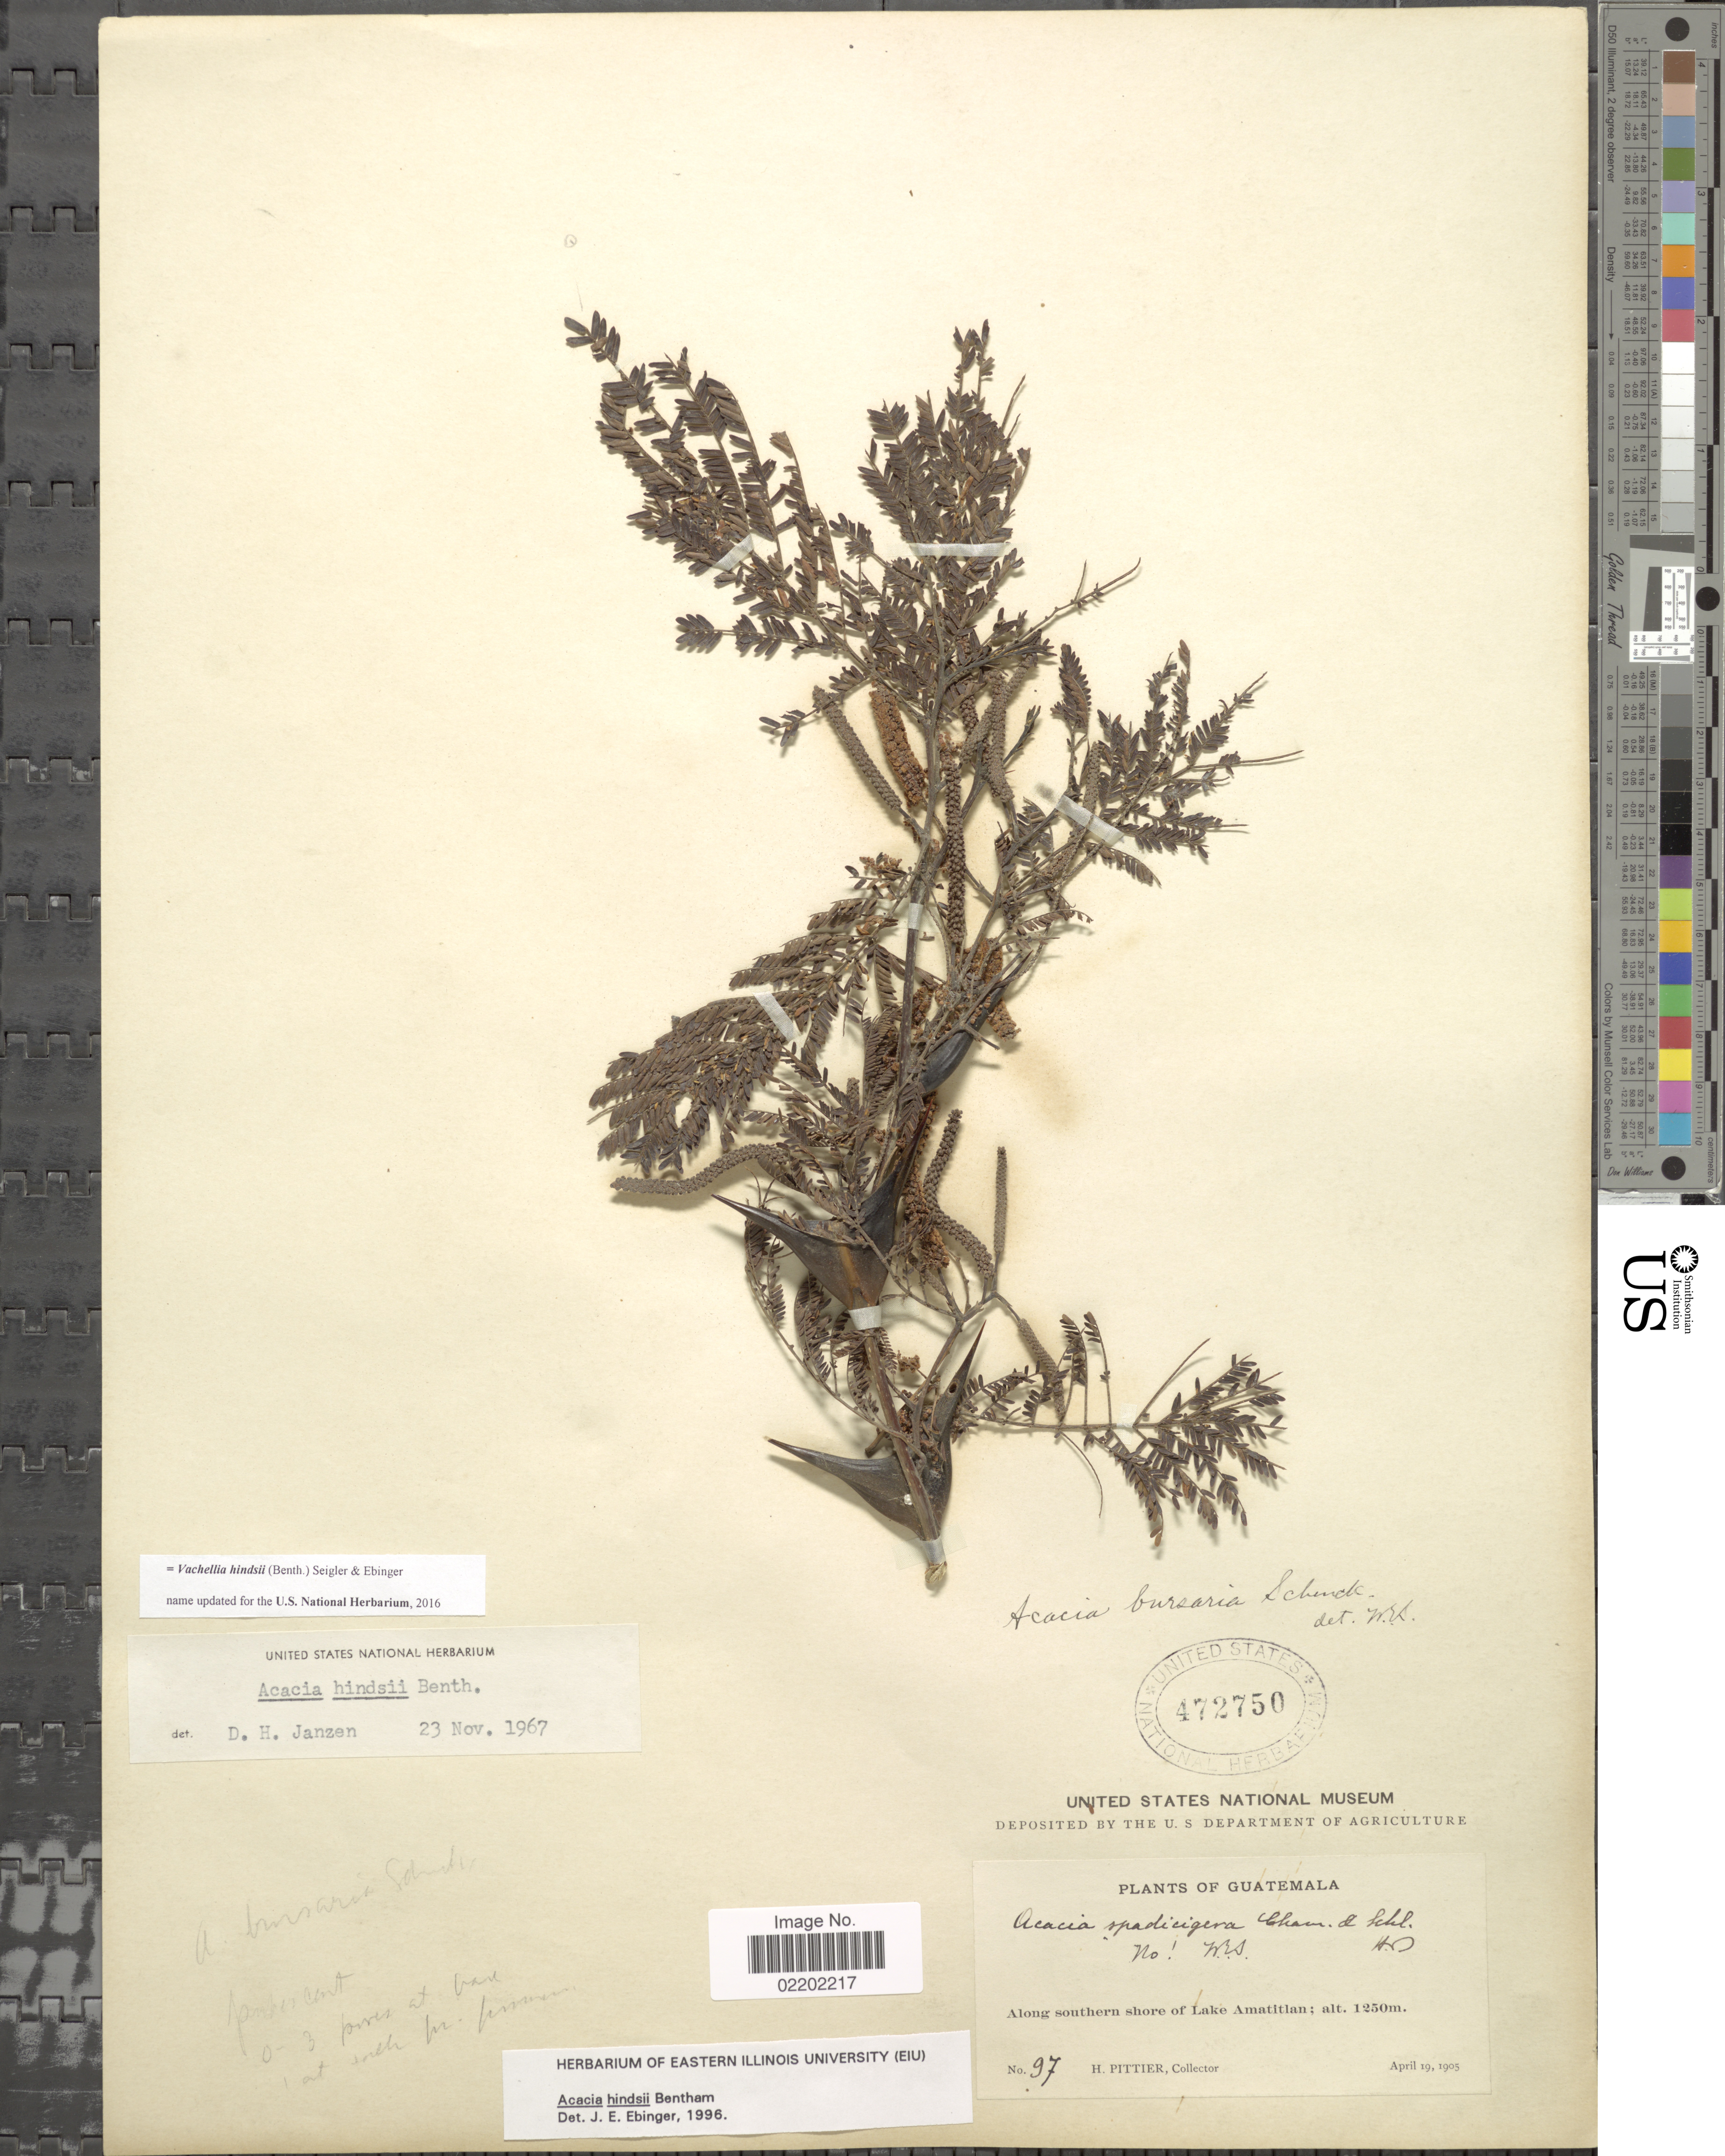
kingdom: Plantae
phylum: Tracheophyta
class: Magnoliopsida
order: Fabales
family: Fabaceae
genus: Vachellia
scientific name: Vachellia hindsii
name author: (Benth.) Seigler & Ebinger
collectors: H. F. Pittier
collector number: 97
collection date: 1905-04-19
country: Guatemala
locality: Along southern shore of Lake Amatitlan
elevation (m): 1250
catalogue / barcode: US 472750